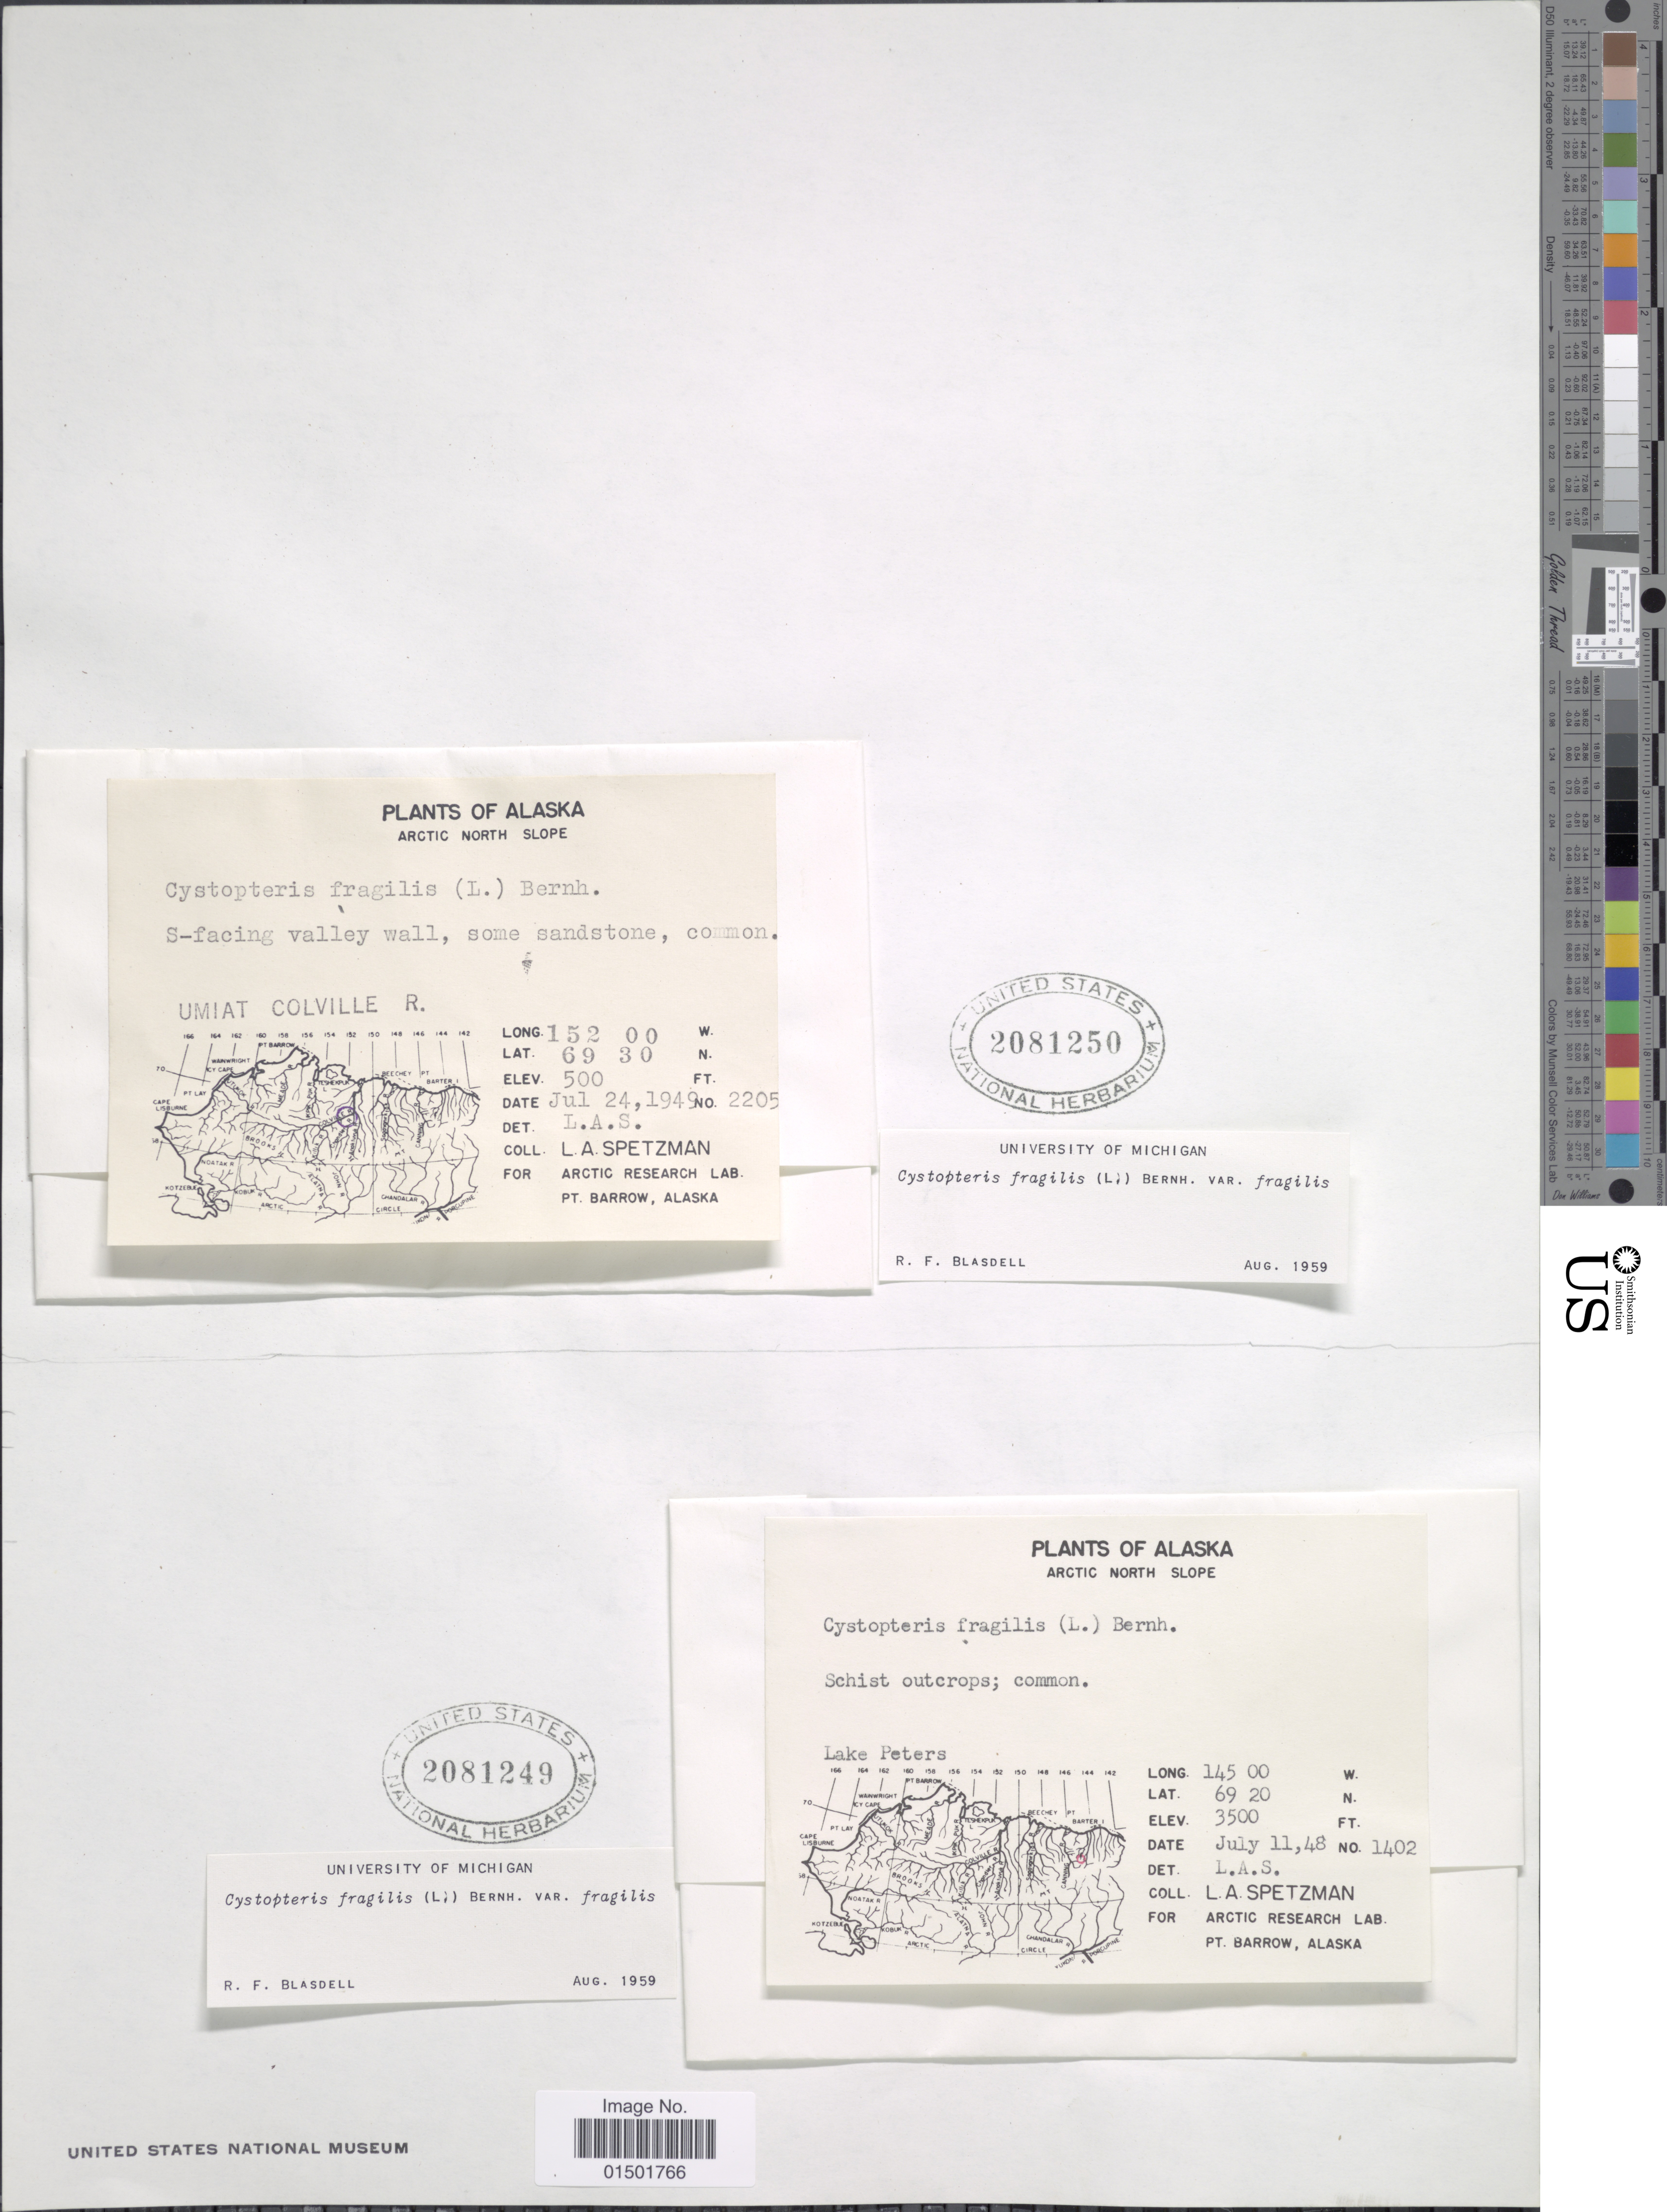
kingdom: Plantae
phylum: Tracheophyta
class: Polypodiopsida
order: Polypodiales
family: Cystopteridaceae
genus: Cystopteris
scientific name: Cystopteris fragilis var. fragilis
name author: (L.) Bernh.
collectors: L. Spetzman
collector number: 1402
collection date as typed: Transcribed d/m/y: 11/7/48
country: United States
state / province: Alaska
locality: Arctic North Slope. Lake Peters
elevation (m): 1067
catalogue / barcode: US 2081249